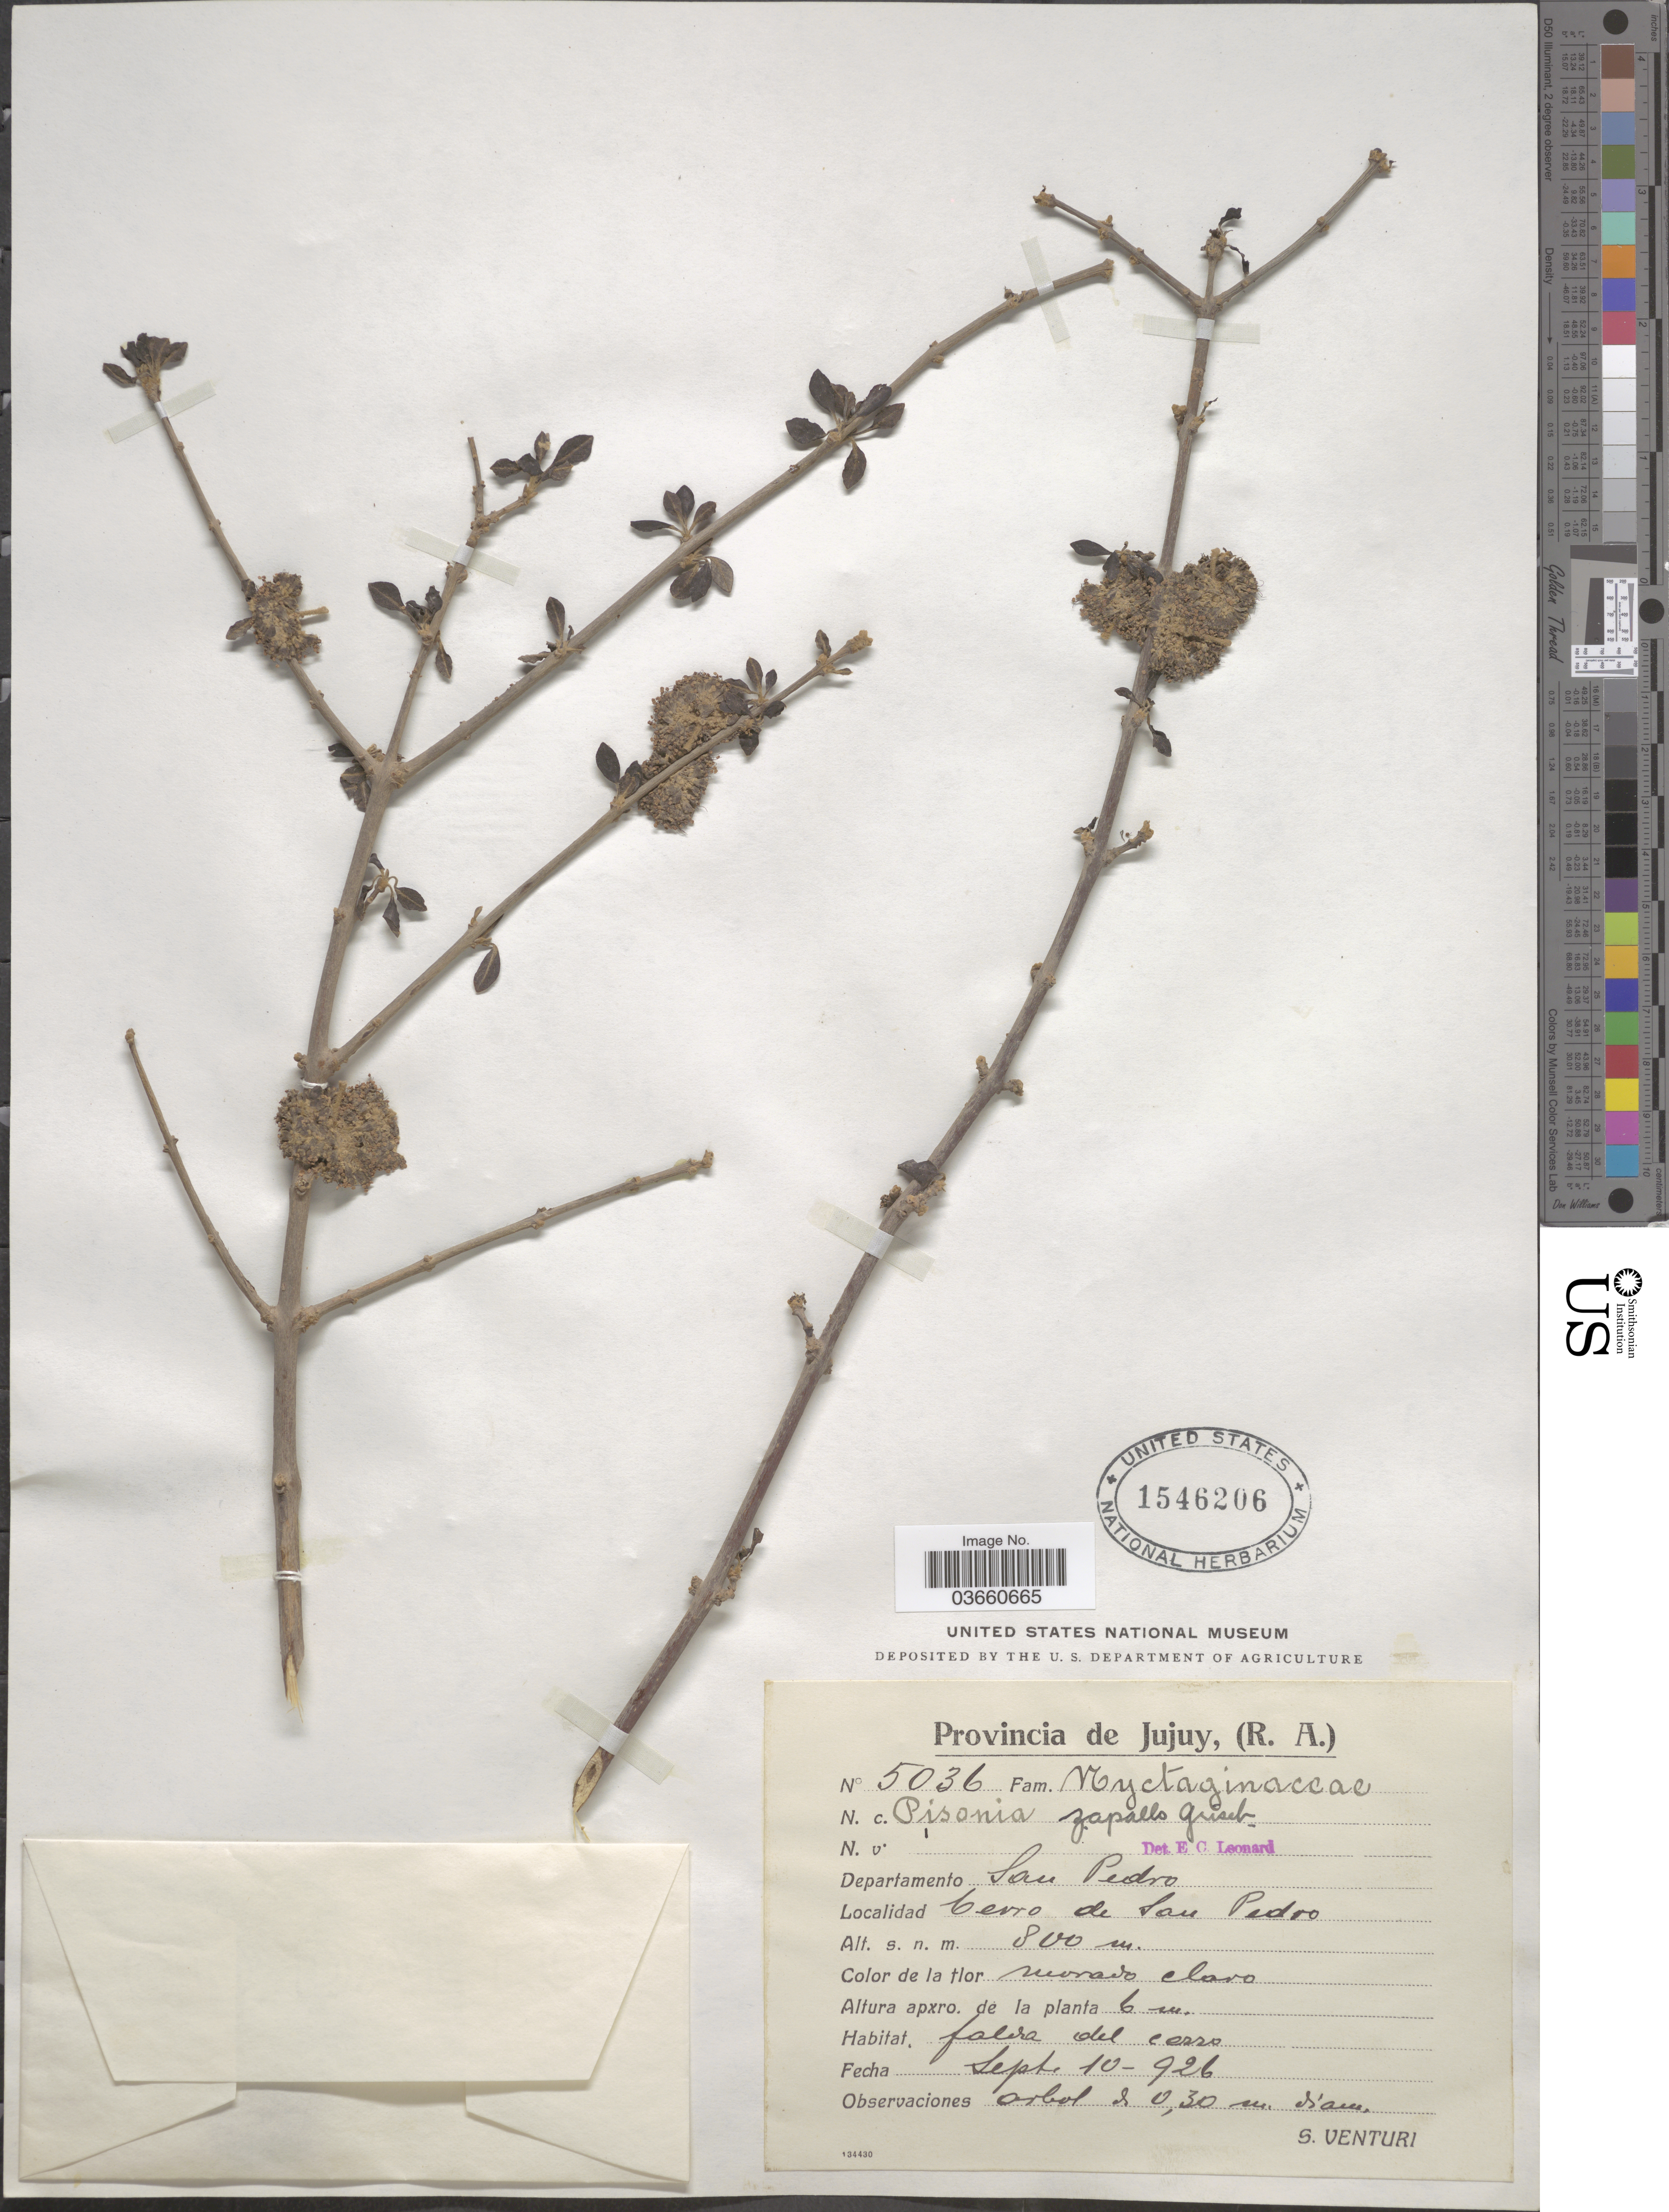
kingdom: Plantae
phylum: Tracheophyta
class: Magnoliopsida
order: Caryophyllales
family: Nyctaginaceae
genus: Pisonia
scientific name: Pisonia zapallo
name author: Griseb.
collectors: S. Venturi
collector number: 5036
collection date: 1926-09-10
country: Argentina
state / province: Jujuy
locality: Departamento San Pedro. Cerro de San Pedro.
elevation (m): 800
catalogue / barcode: US 1546206